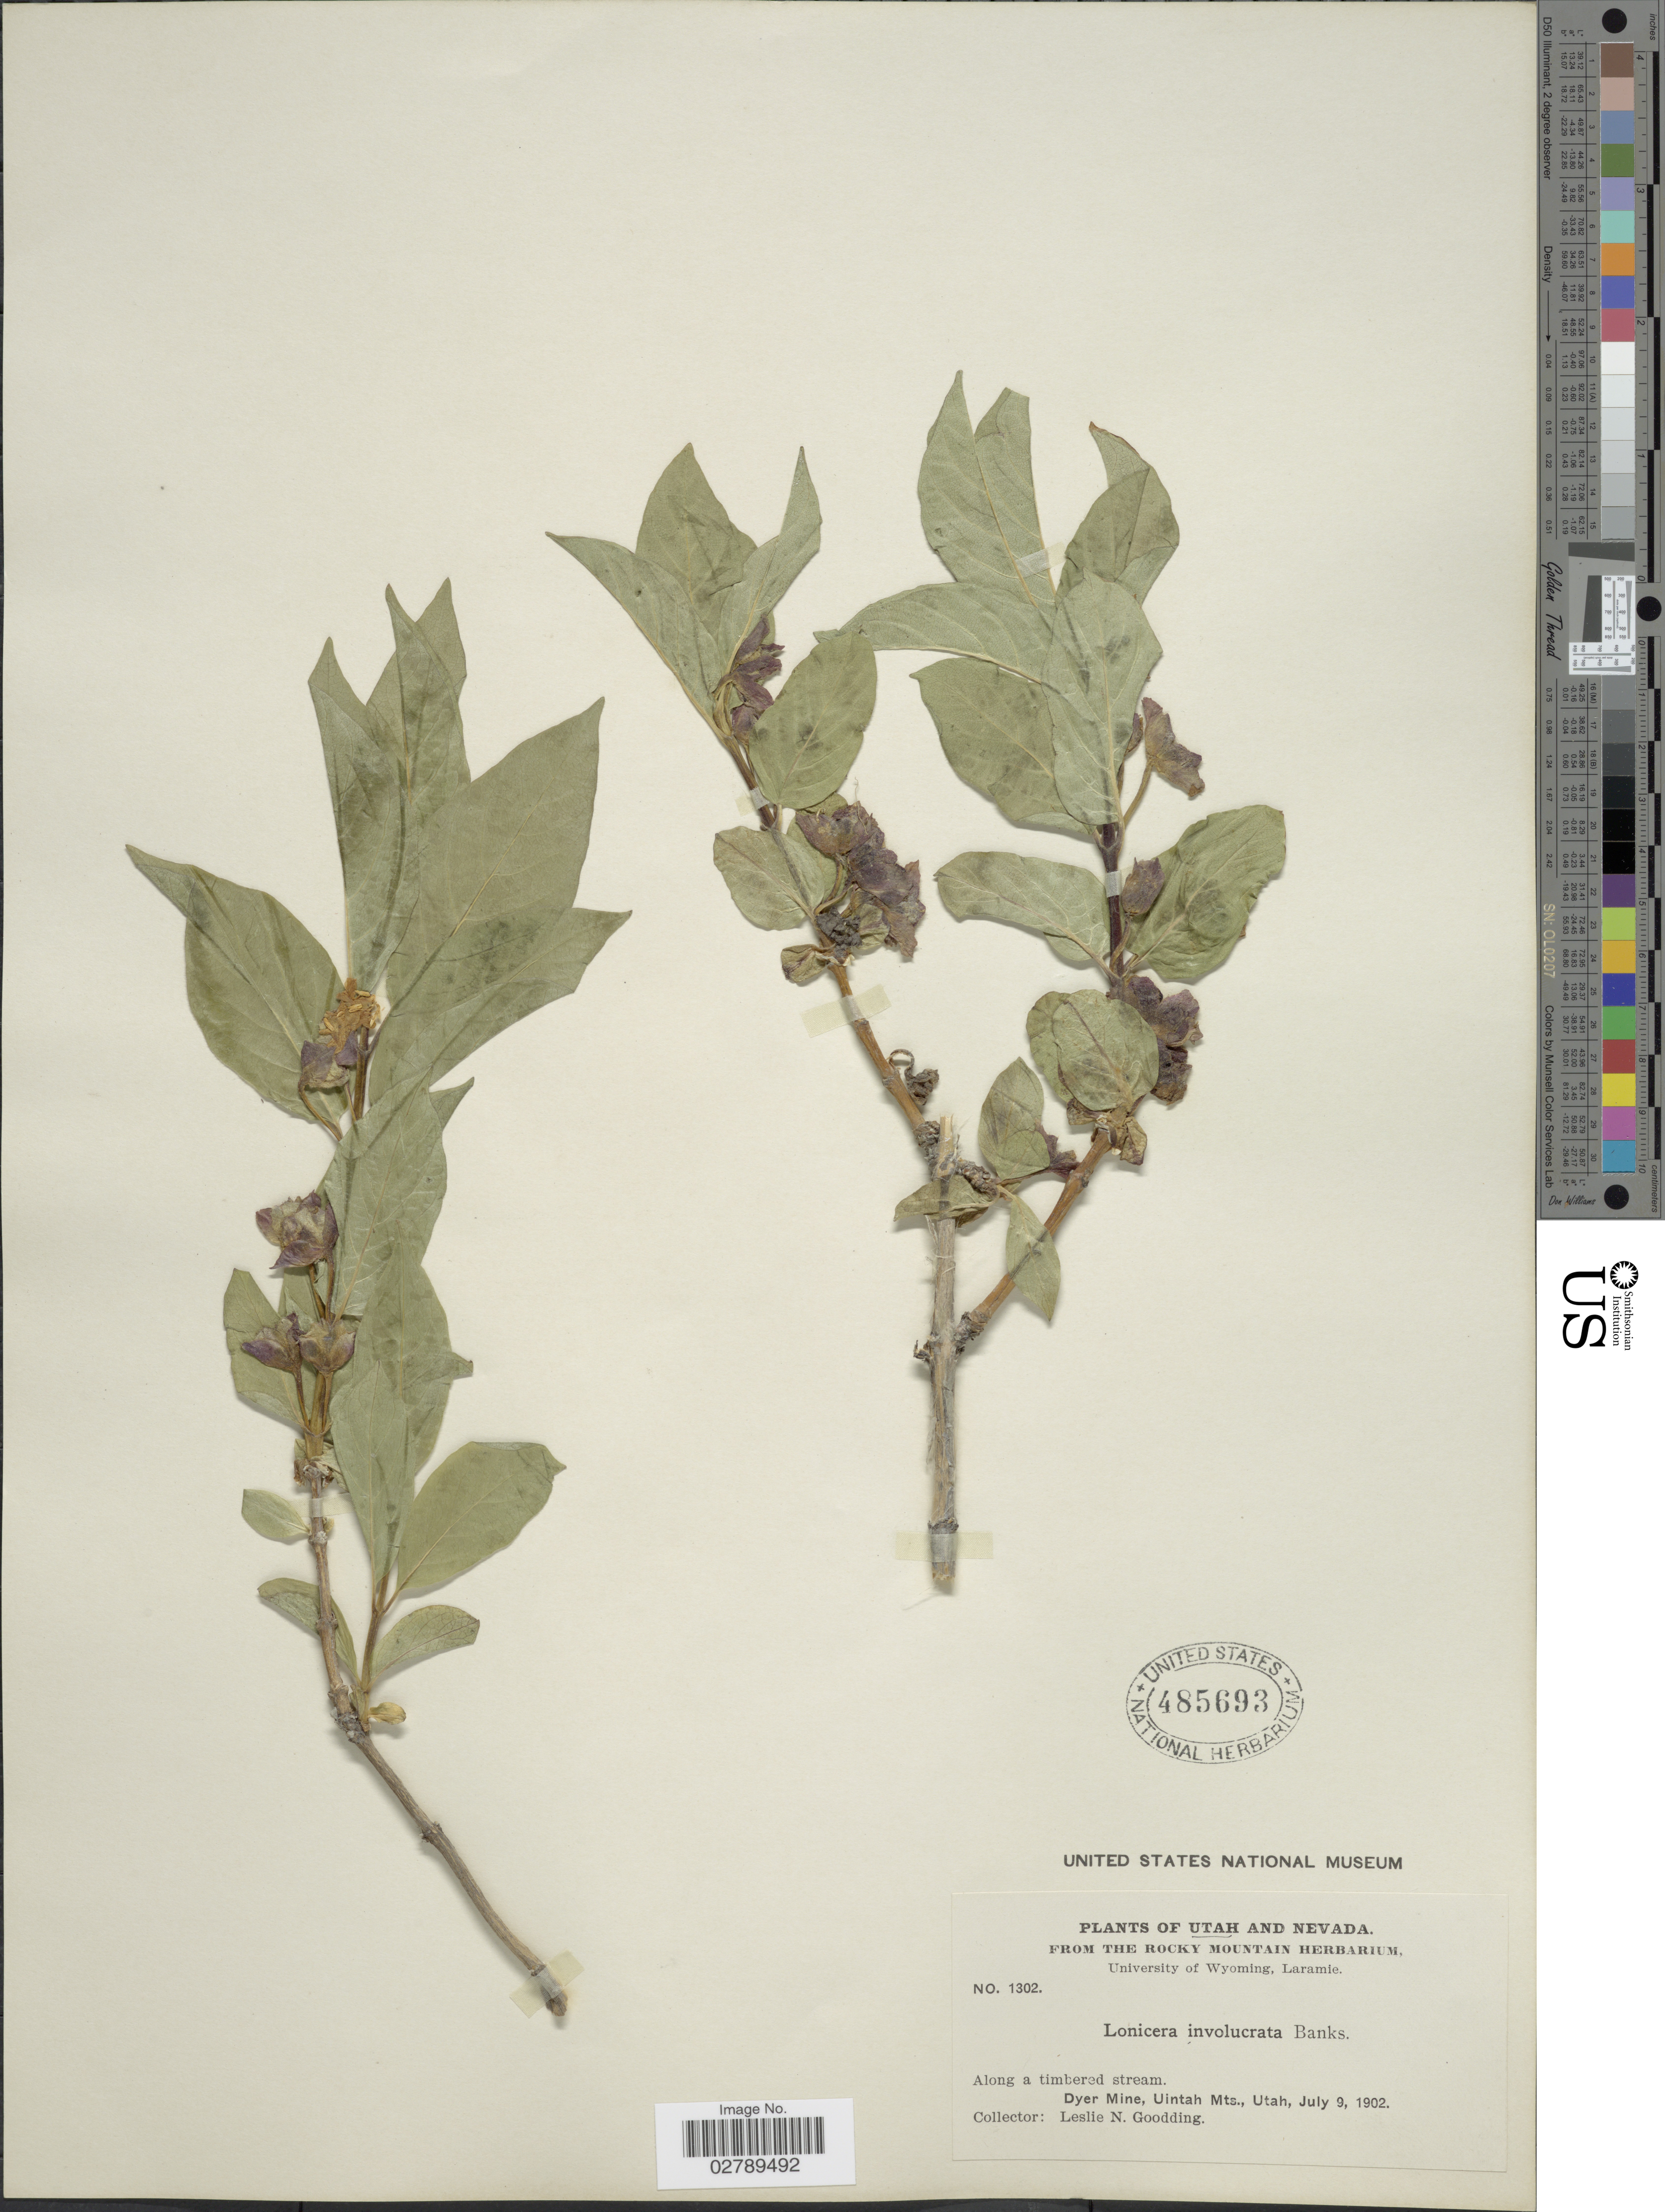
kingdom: Plantae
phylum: Tracheophyta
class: Magnoliopsida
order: Dipsacales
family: Caprifoliaceae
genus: Lonicera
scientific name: Lonicera involucrata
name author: (Richardson) Banks ex Spreng.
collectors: L. N. Goodding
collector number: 1302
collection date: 1902-07-09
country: United States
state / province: Utah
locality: Dyer Mine, Uintah Mts.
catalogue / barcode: US 485693